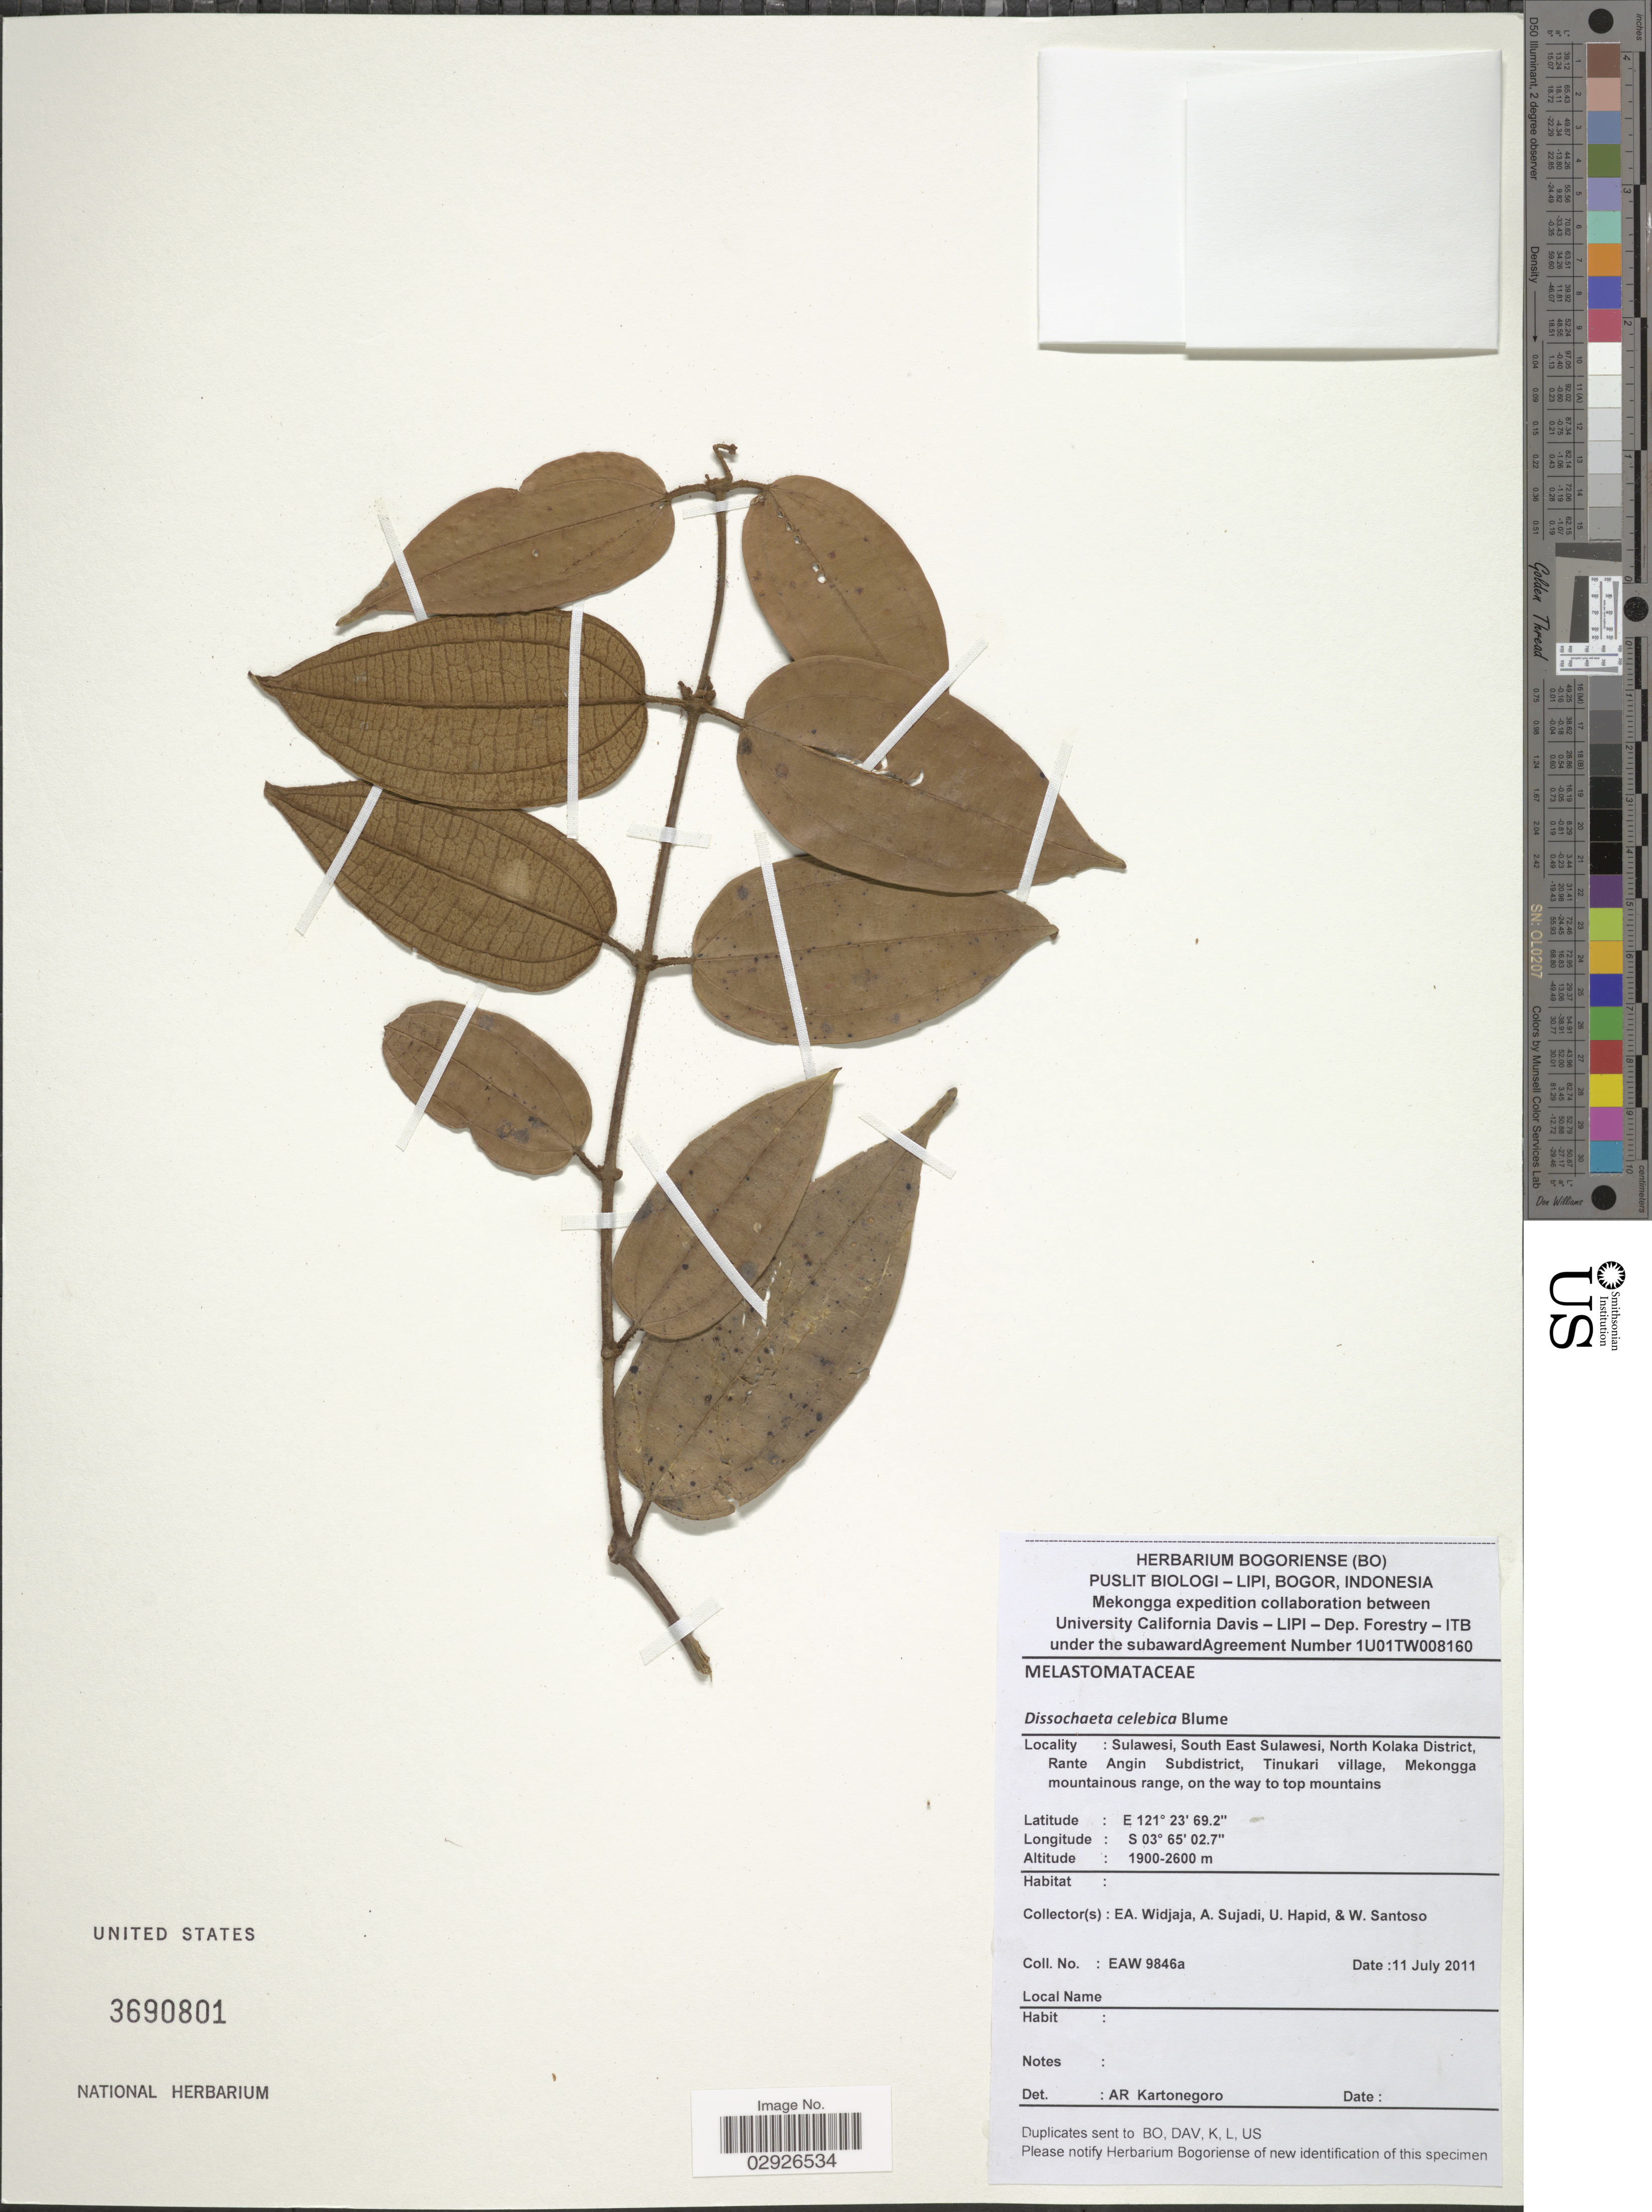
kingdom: Plantae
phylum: Tracheophyta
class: Magnoliopsida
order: Myrtales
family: Melastomataceae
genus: Dissochaeta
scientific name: Dissochaeta celebica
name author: Blume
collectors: E. A. Widjaja, A. Sujadi, U. Hapid & W. Santoso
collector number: EAW 9846a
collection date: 2011-07-11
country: Indonesia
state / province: Sulawesi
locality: South East Sulawesi, North Kolaka District, Rante Angin Subdistrict, Tinukari village, Mekongga mountainous range, on the way to top mountains.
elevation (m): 1900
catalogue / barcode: US 3690801